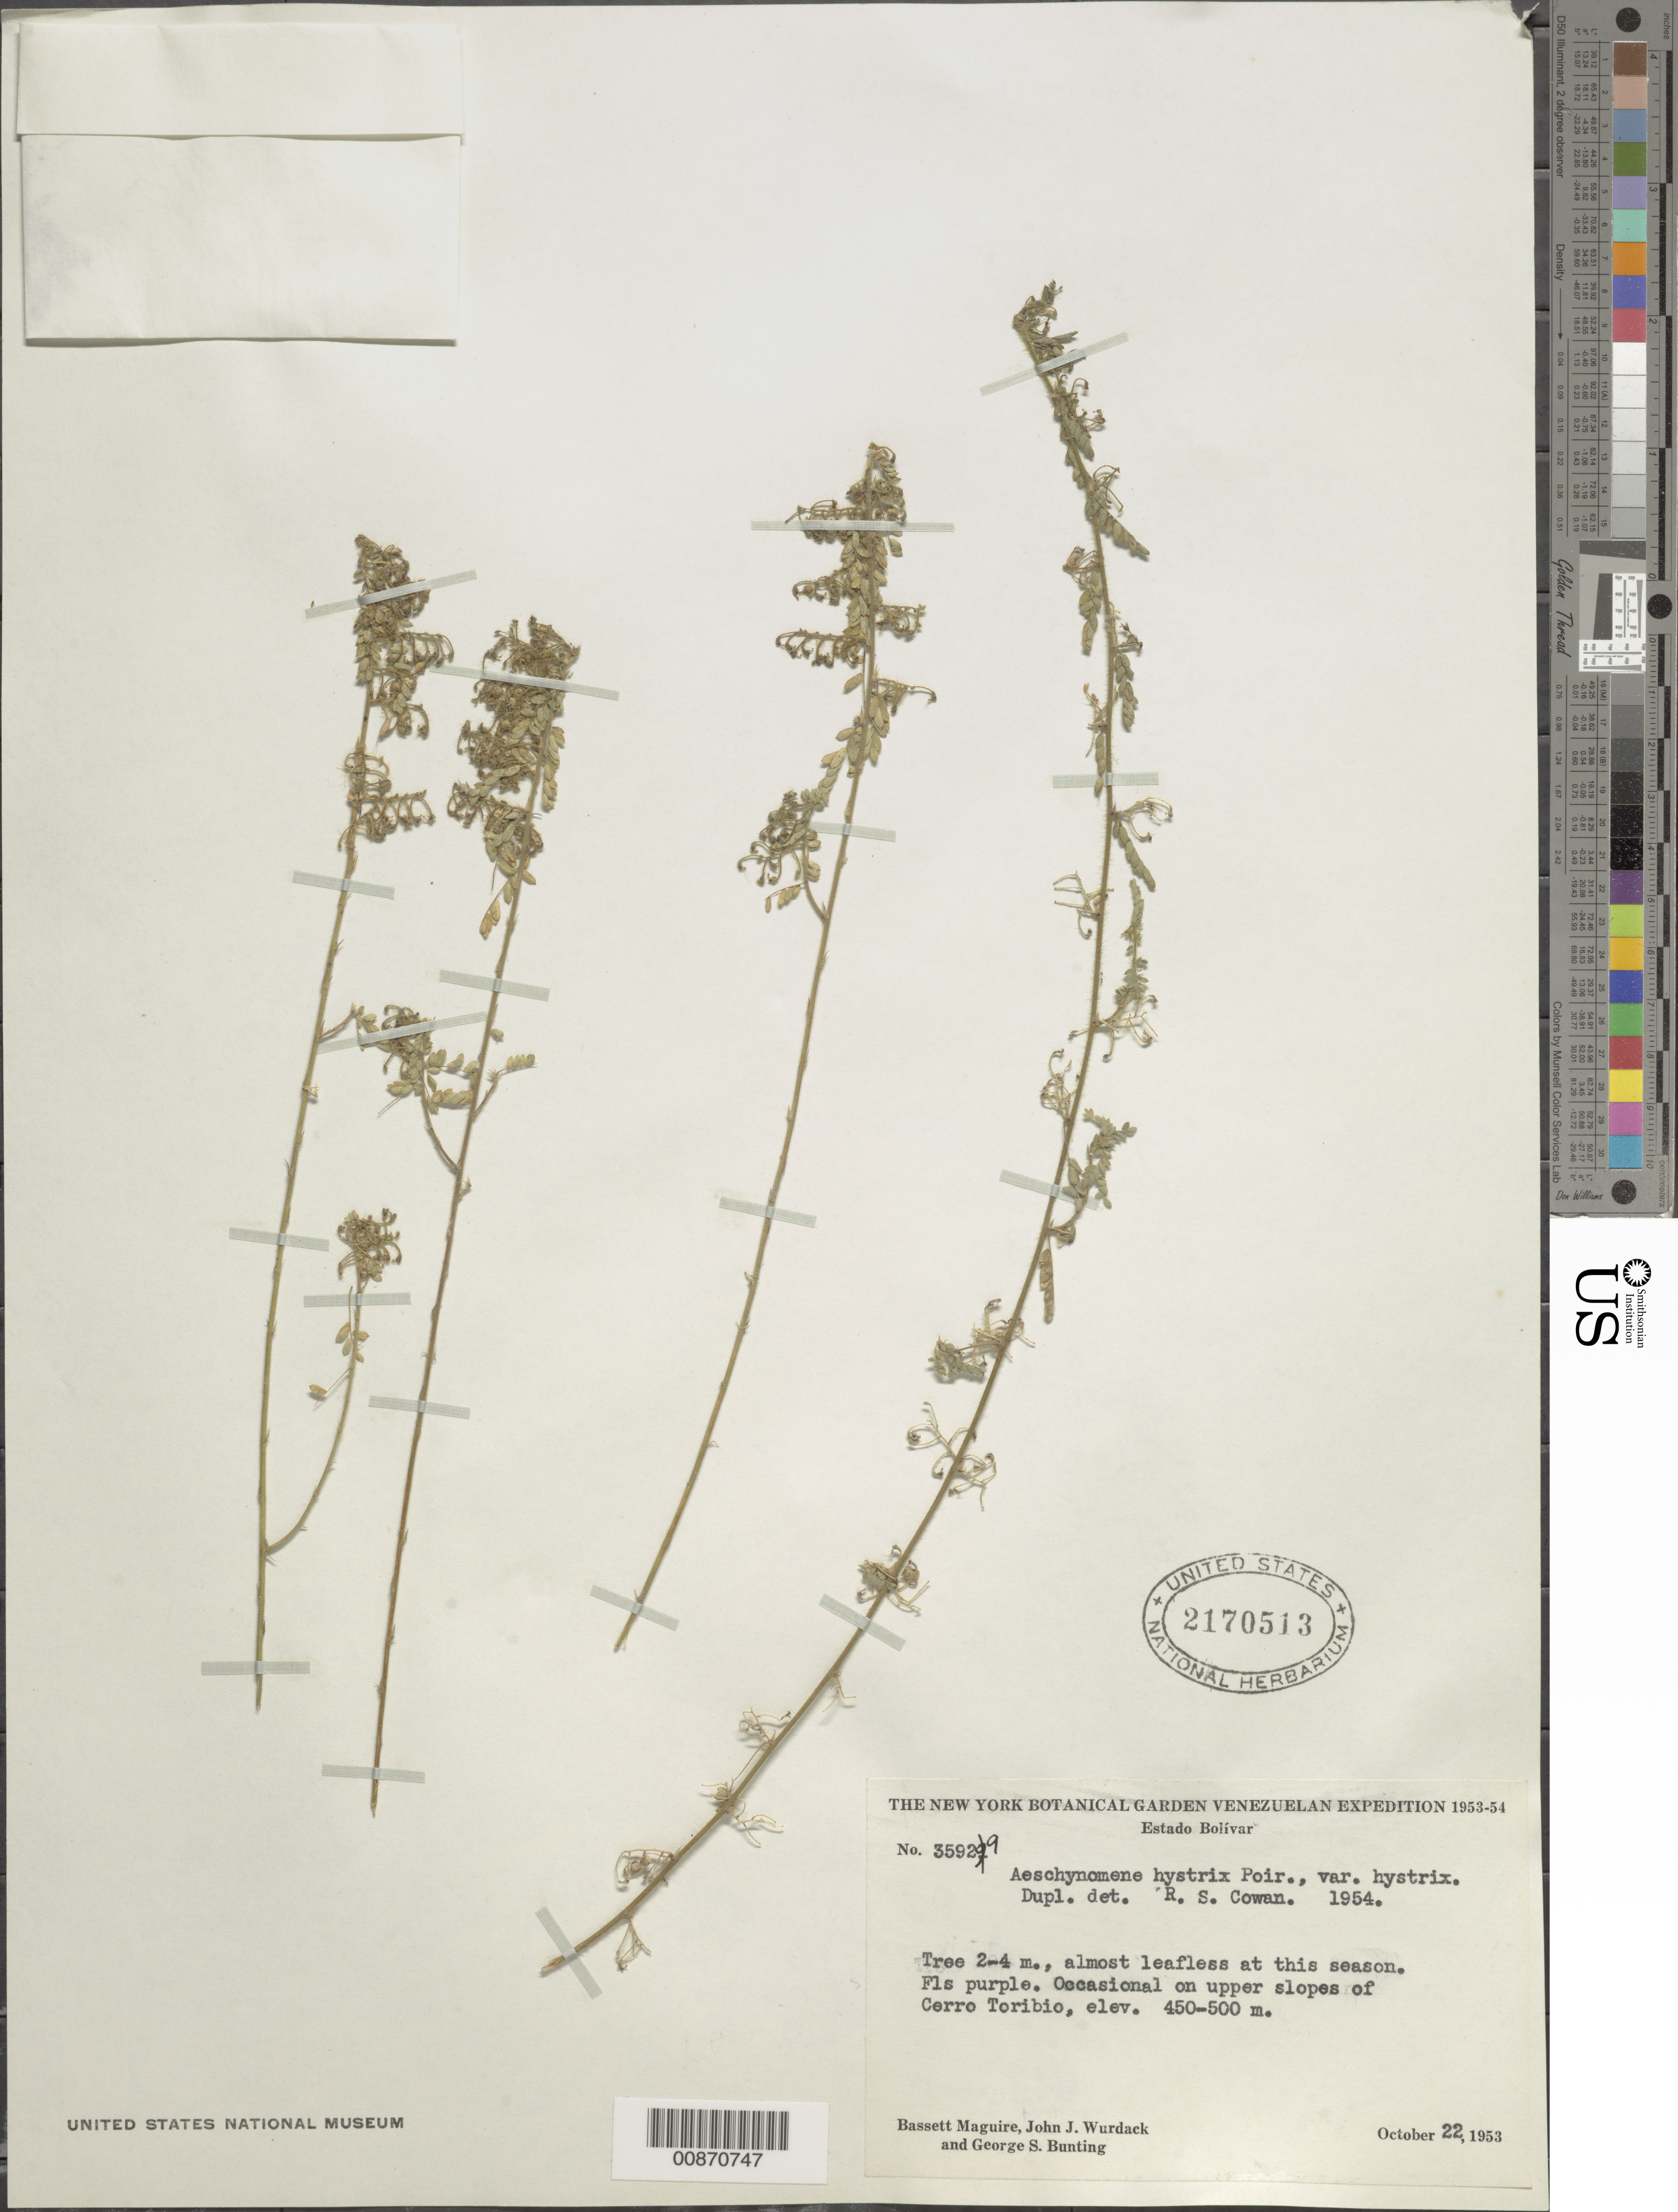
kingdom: Plantae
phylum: Tracheophyta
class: Magnoliopsida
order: Fabales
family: Fabaceae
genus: Aeschynomene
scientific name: Aeschynomene histrix var. histrix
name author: Poir.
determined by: Cowan, R. S.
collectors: B. Maguire, J. J. Wurdack & G. S. Bunting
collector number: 35929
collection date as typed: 22-Oct-53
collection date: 1953-10-22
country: Venezuela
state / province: Bolívar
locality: Cerro Toribio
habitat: Upper slopes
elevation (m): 450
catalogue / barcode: US 2170513